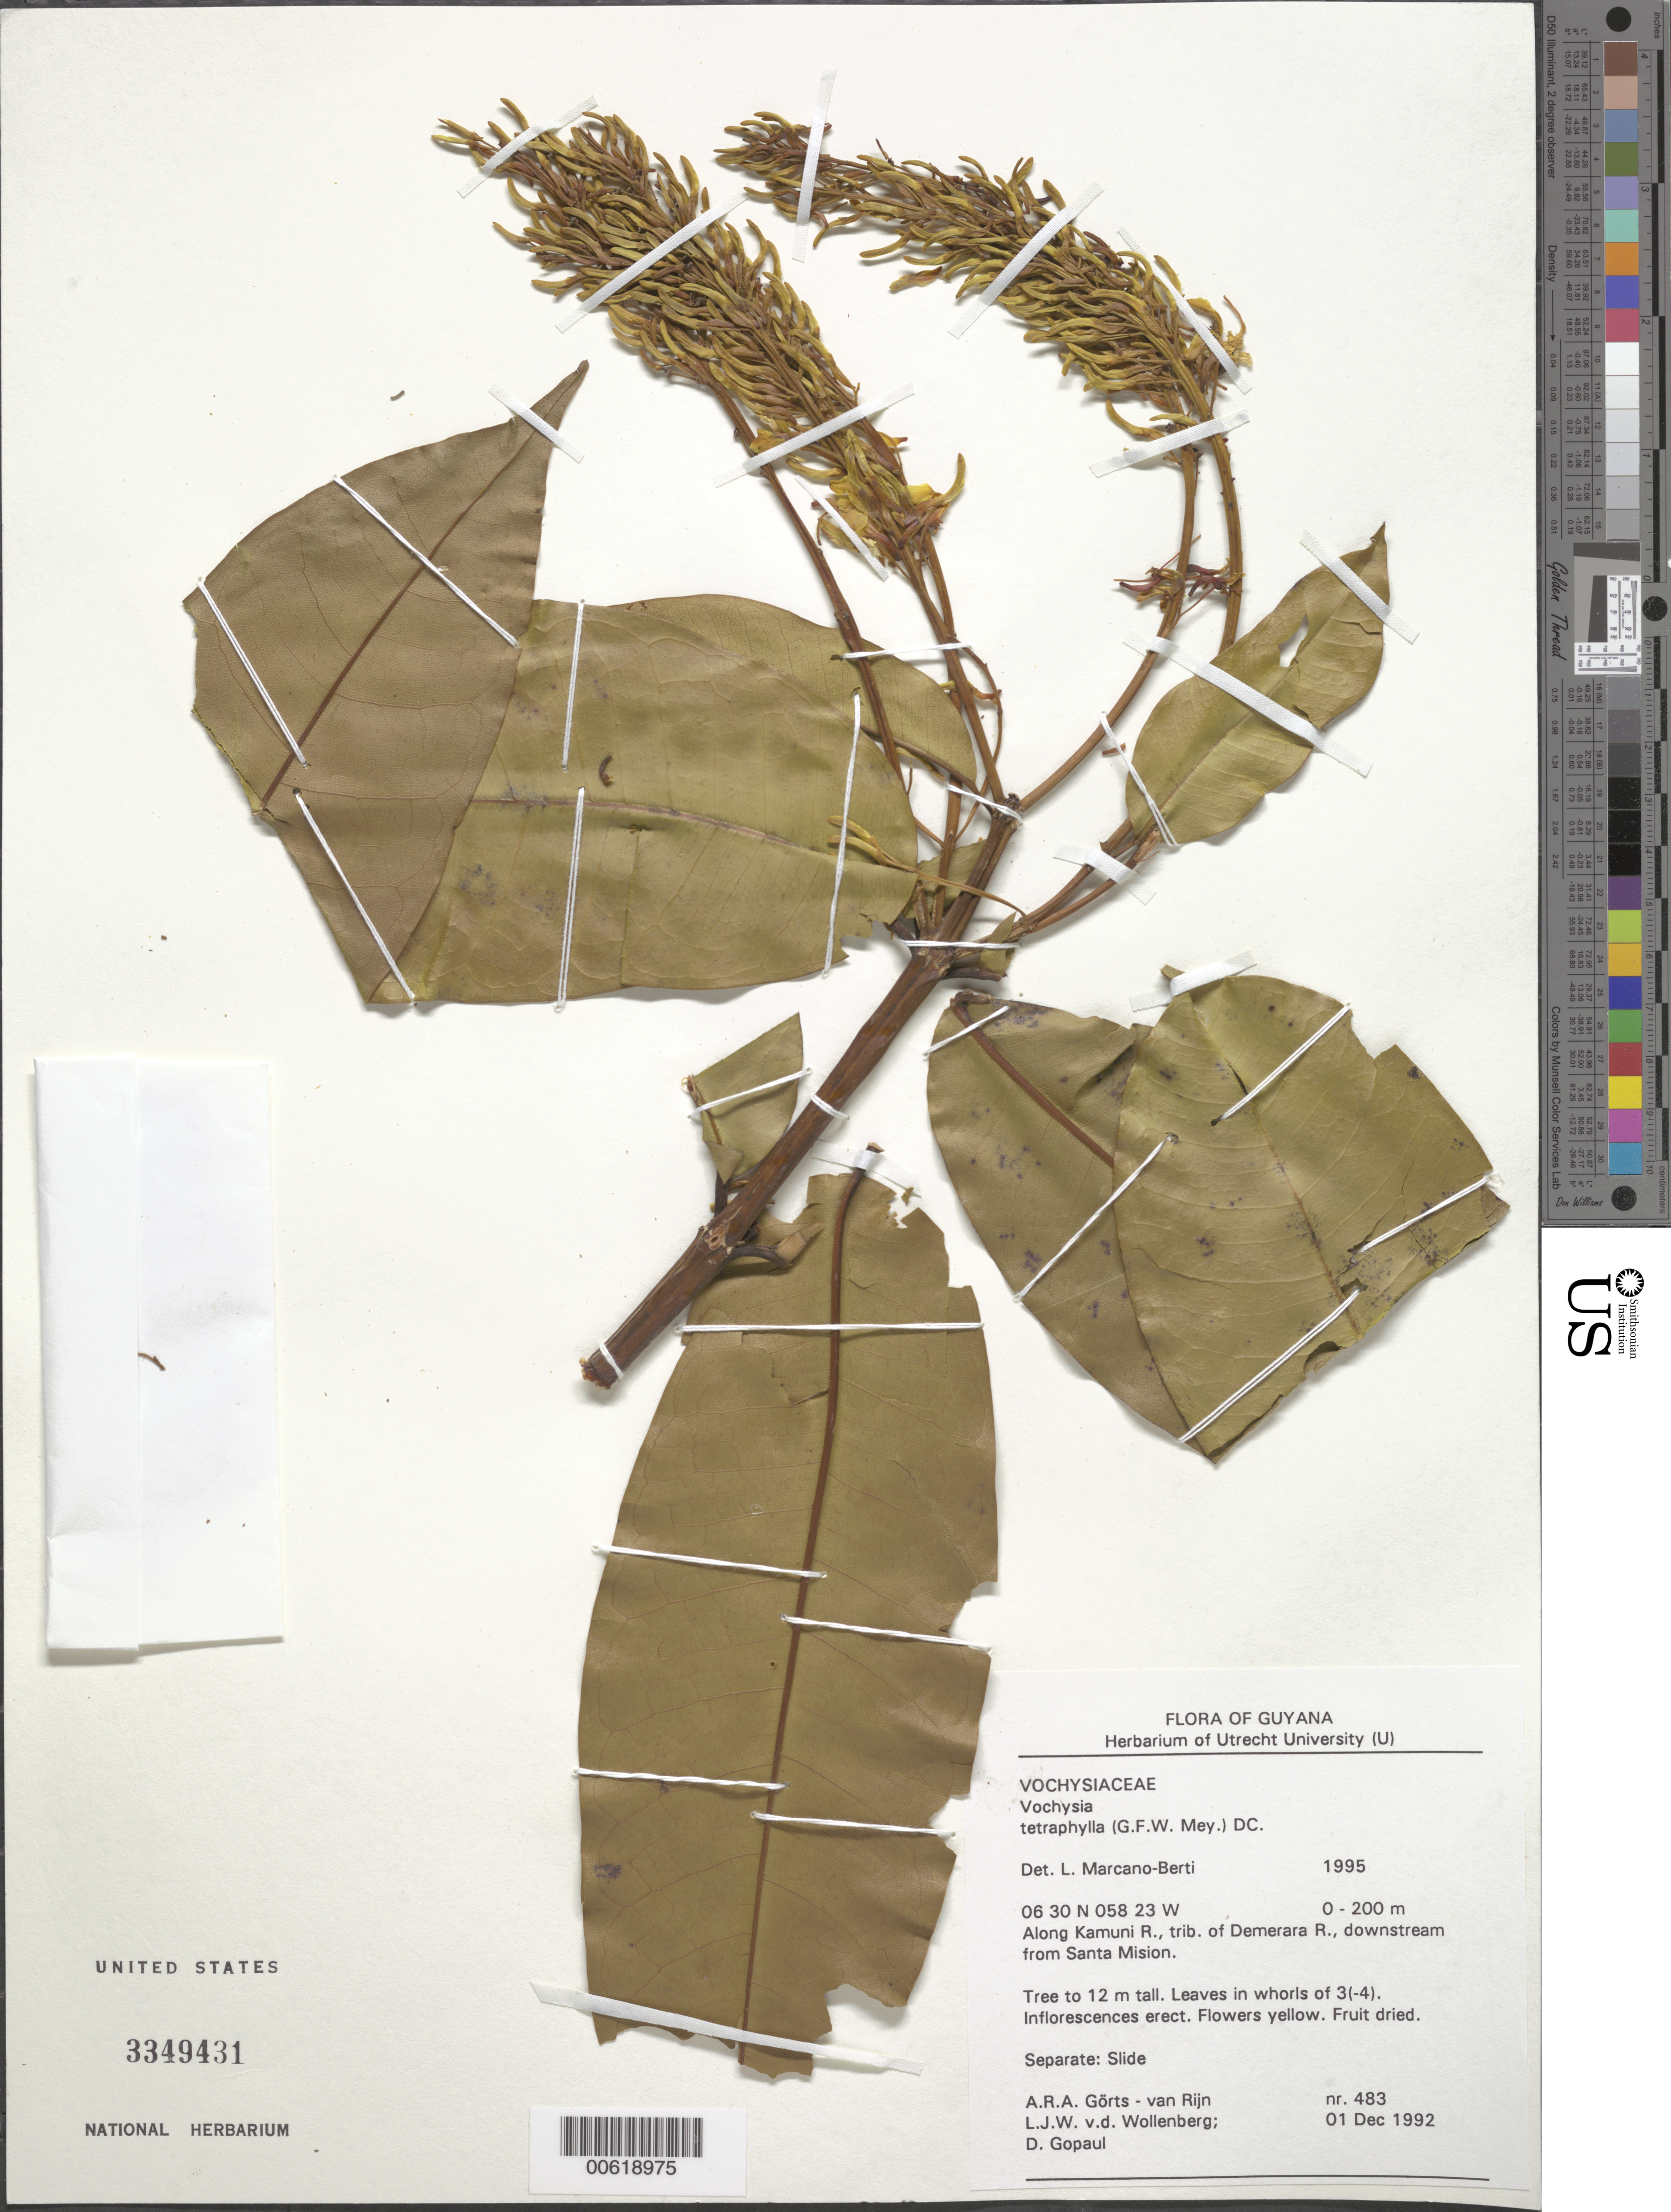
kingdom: Plantae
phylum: Tracheophyta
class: Magnoliopsida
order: Myrtales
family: Vochysiaceae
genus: Vochysia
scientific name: Vochysia tetraphylla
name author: (G. Mey.) DC.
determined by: Marcano-Berti, L.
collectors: A. .R. A. Görts-van Rijn, L. van der Wollenberg & D. Gopaul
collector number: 483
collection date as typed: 1-Dec-92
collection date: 1992-12-01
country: Guyana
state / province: Demerara-Mahaica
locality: Kamuni R., trib. of Demerara R., downstream from Santa Mission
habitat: Downstream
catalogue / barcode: US 3349431